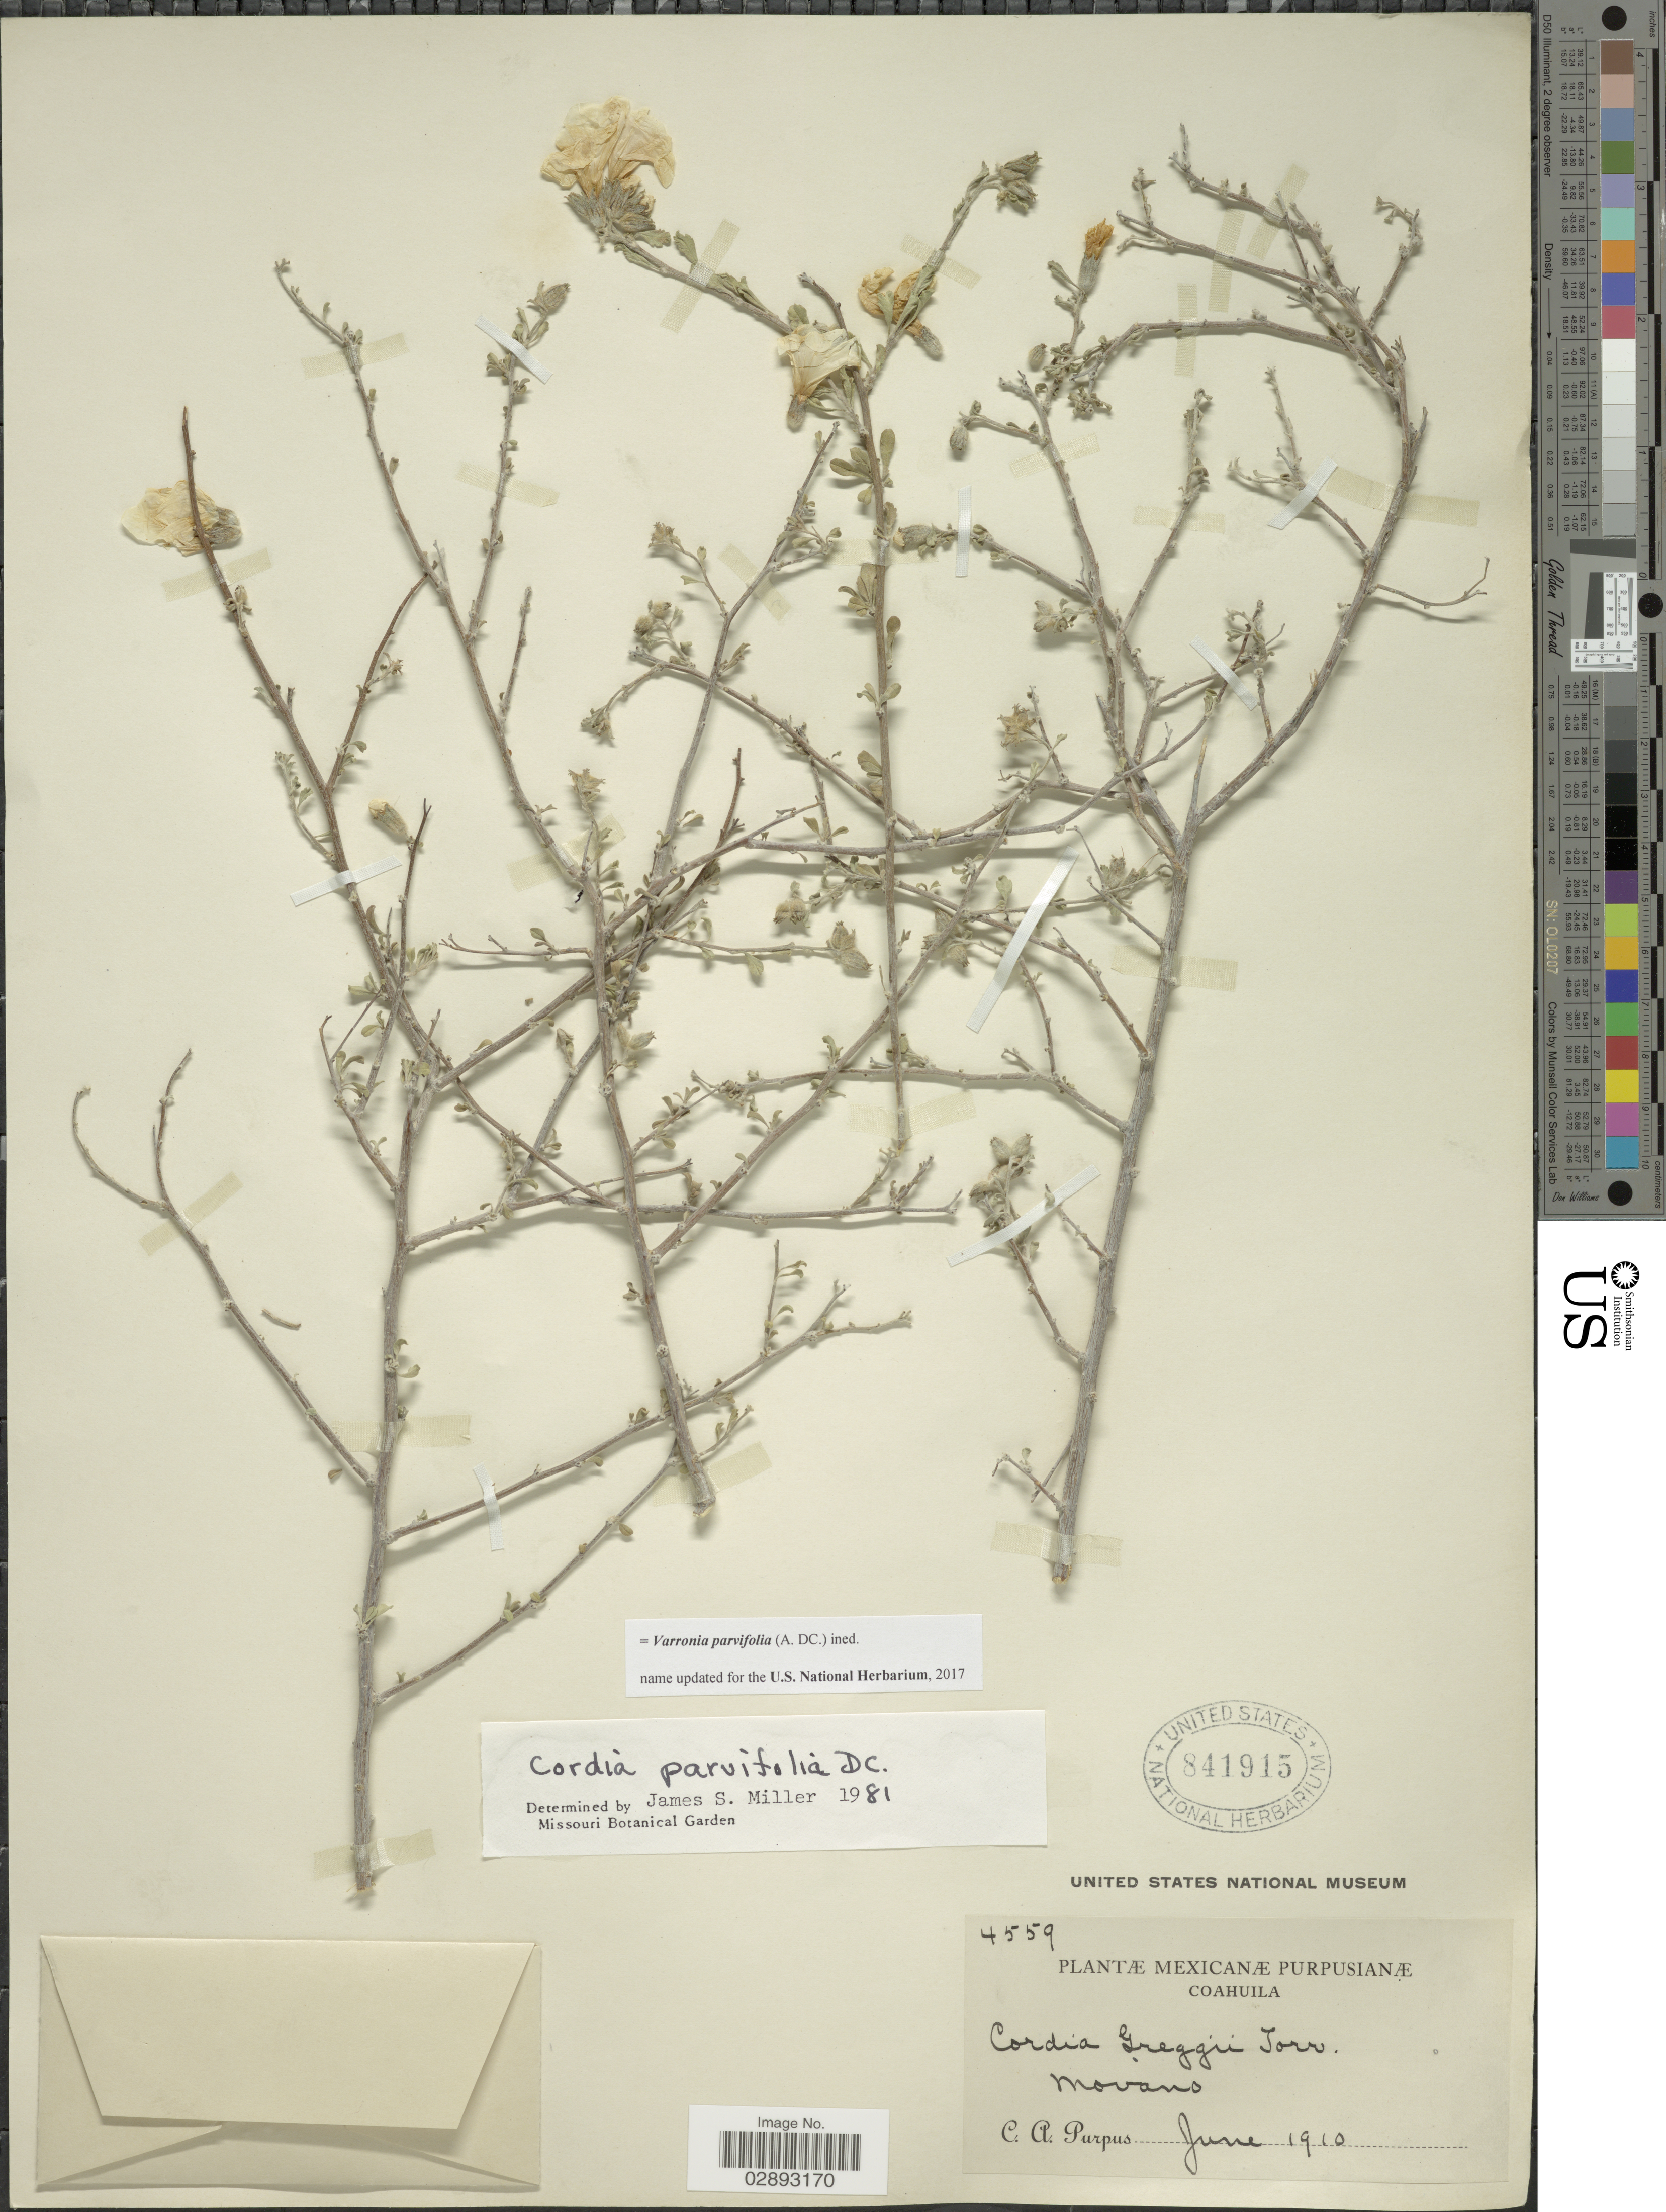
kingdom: Plantae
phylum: Tracheophyta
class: Magnoliopsida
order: Boraginales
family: Cordiaceae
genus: Varronia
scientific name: Varronia parvifolia (A. DC.) ined.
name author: (A. DC.)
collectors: C. A. Purpus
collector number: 4559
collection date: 1910-06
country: Mexico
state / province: Coahuila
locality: Movano.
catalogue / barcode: US 841915